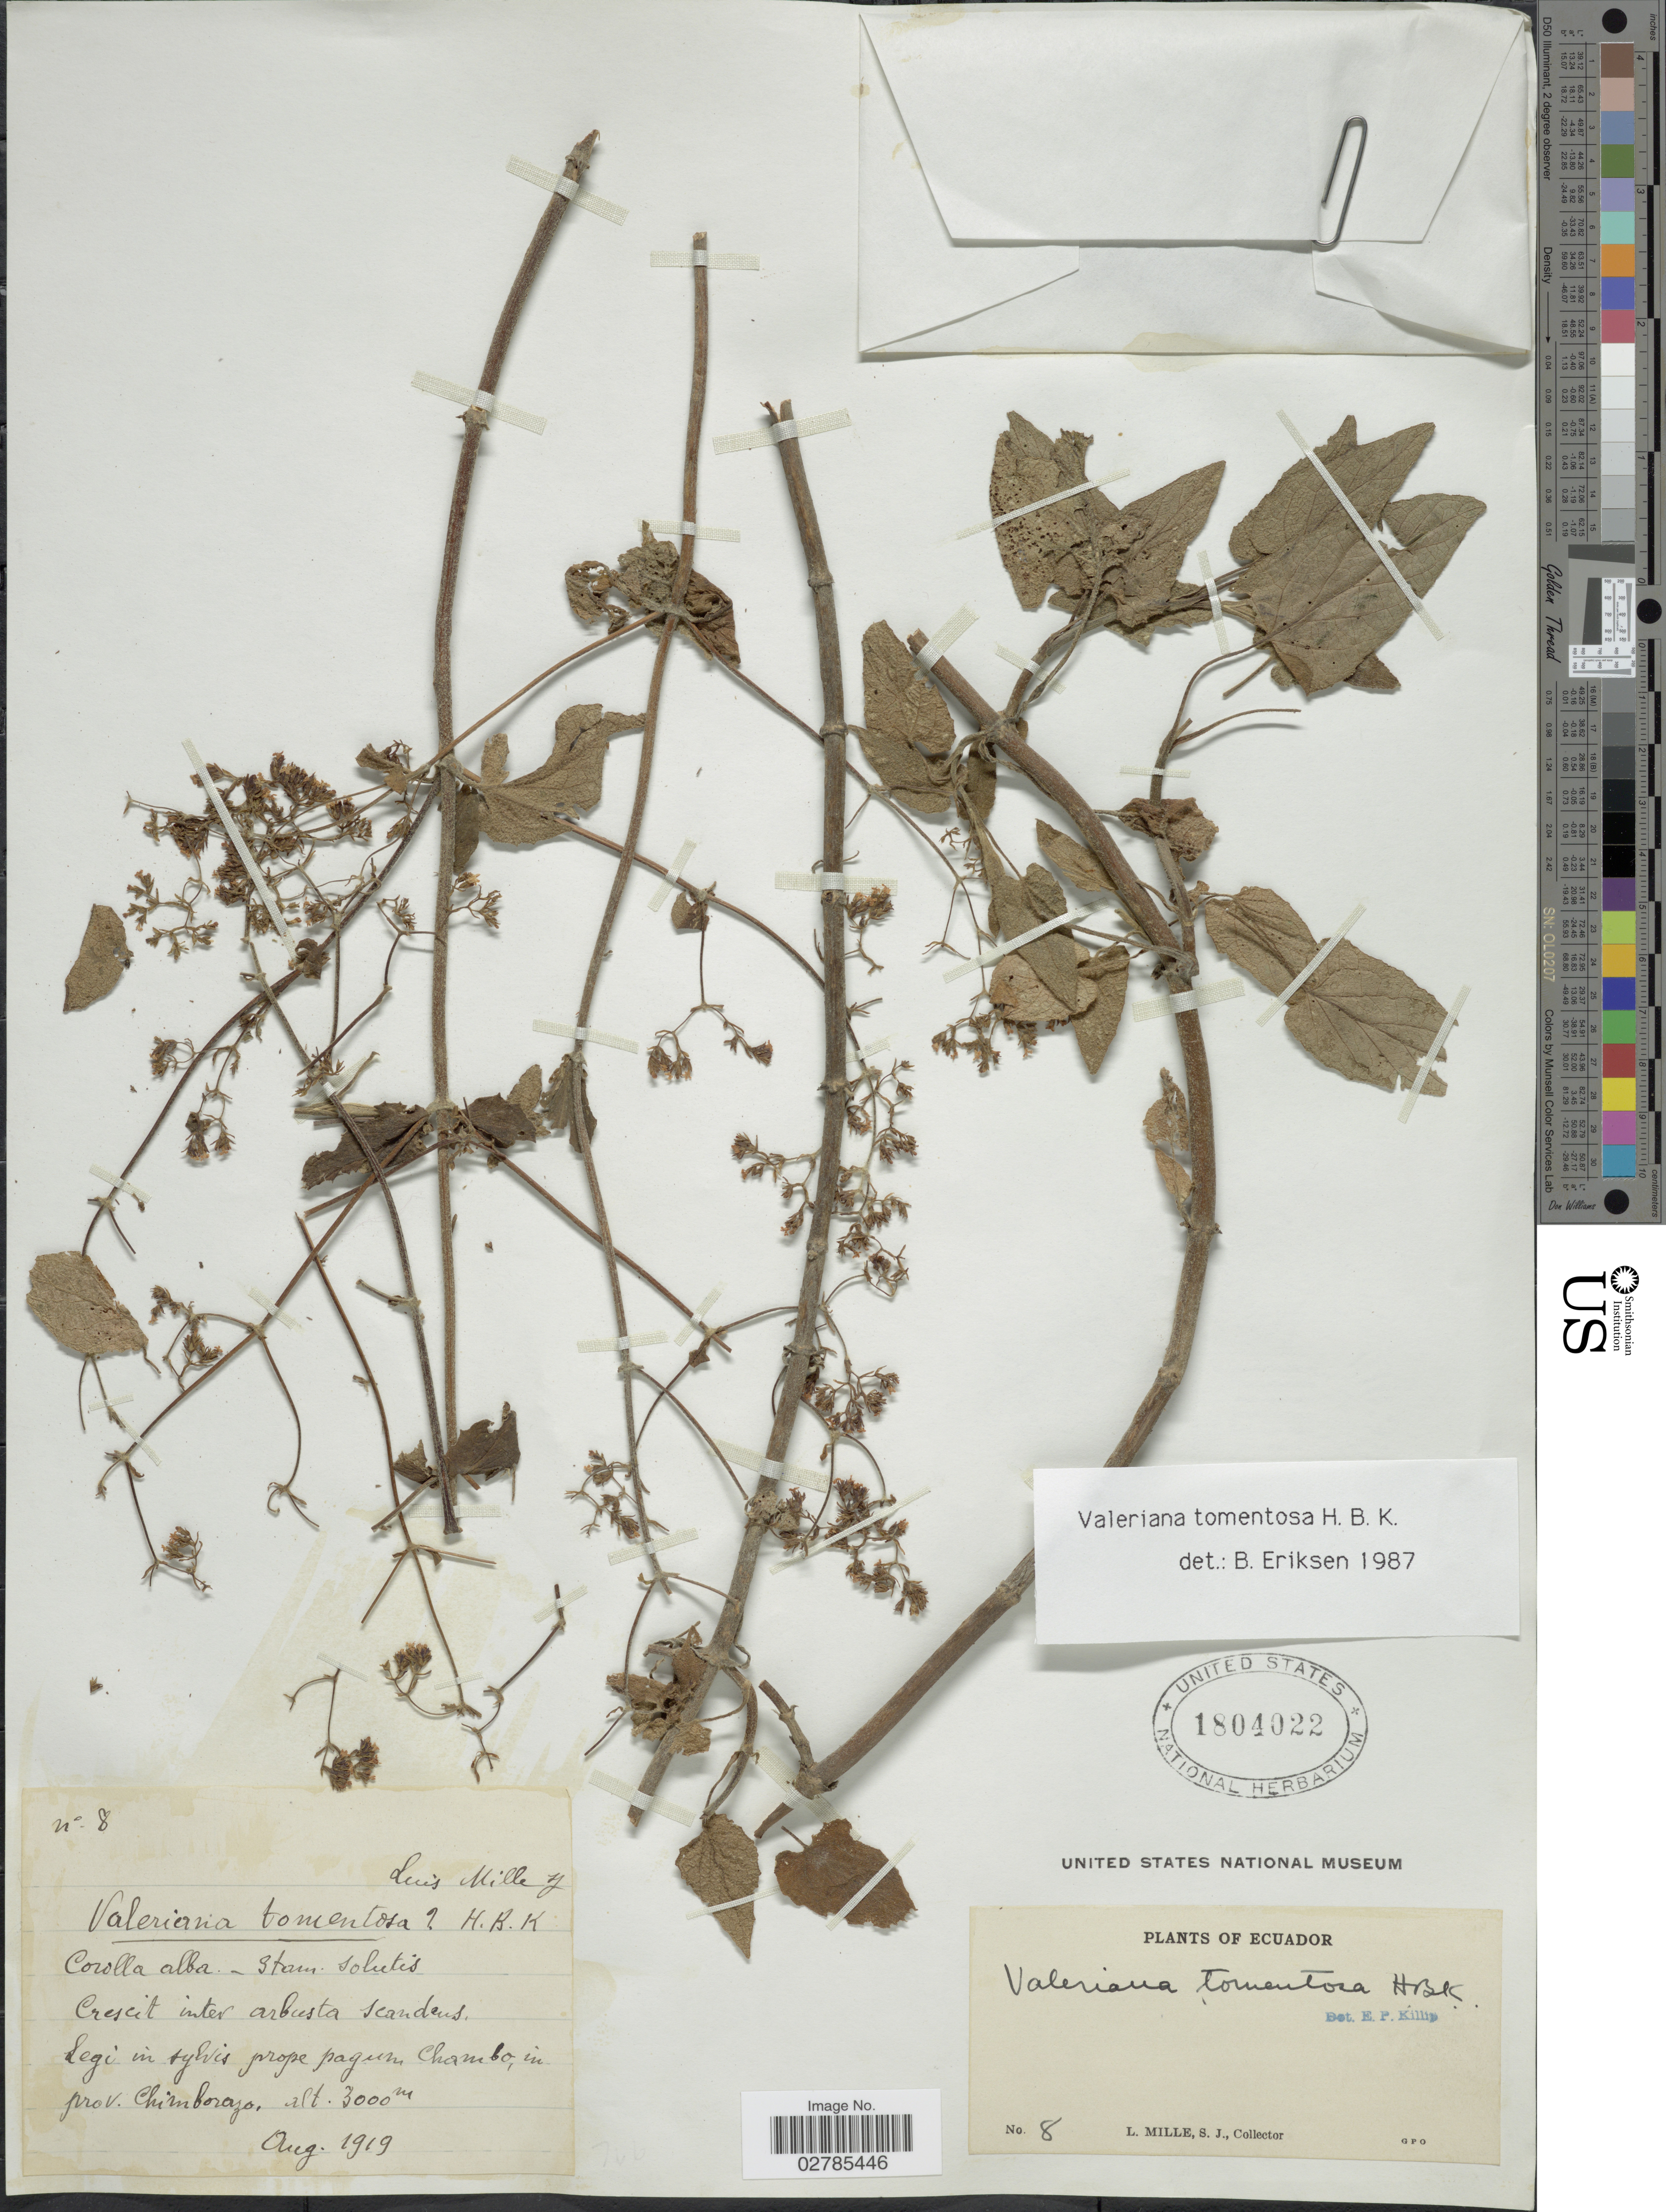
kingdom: Plantae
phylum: Tracheophyta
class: Magnoliopsida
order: Dipsacales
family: Caprifoliaceae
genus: Valeriana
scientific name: Valeriana tomentosa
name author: Kunth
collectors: L. Mille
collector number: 8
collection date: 1919-08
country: Ecuador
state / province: Chimborazo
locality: In sylvis prope pagum Chambo, in prov. Chimborazo.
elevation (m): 3000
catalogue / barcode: US 1804022